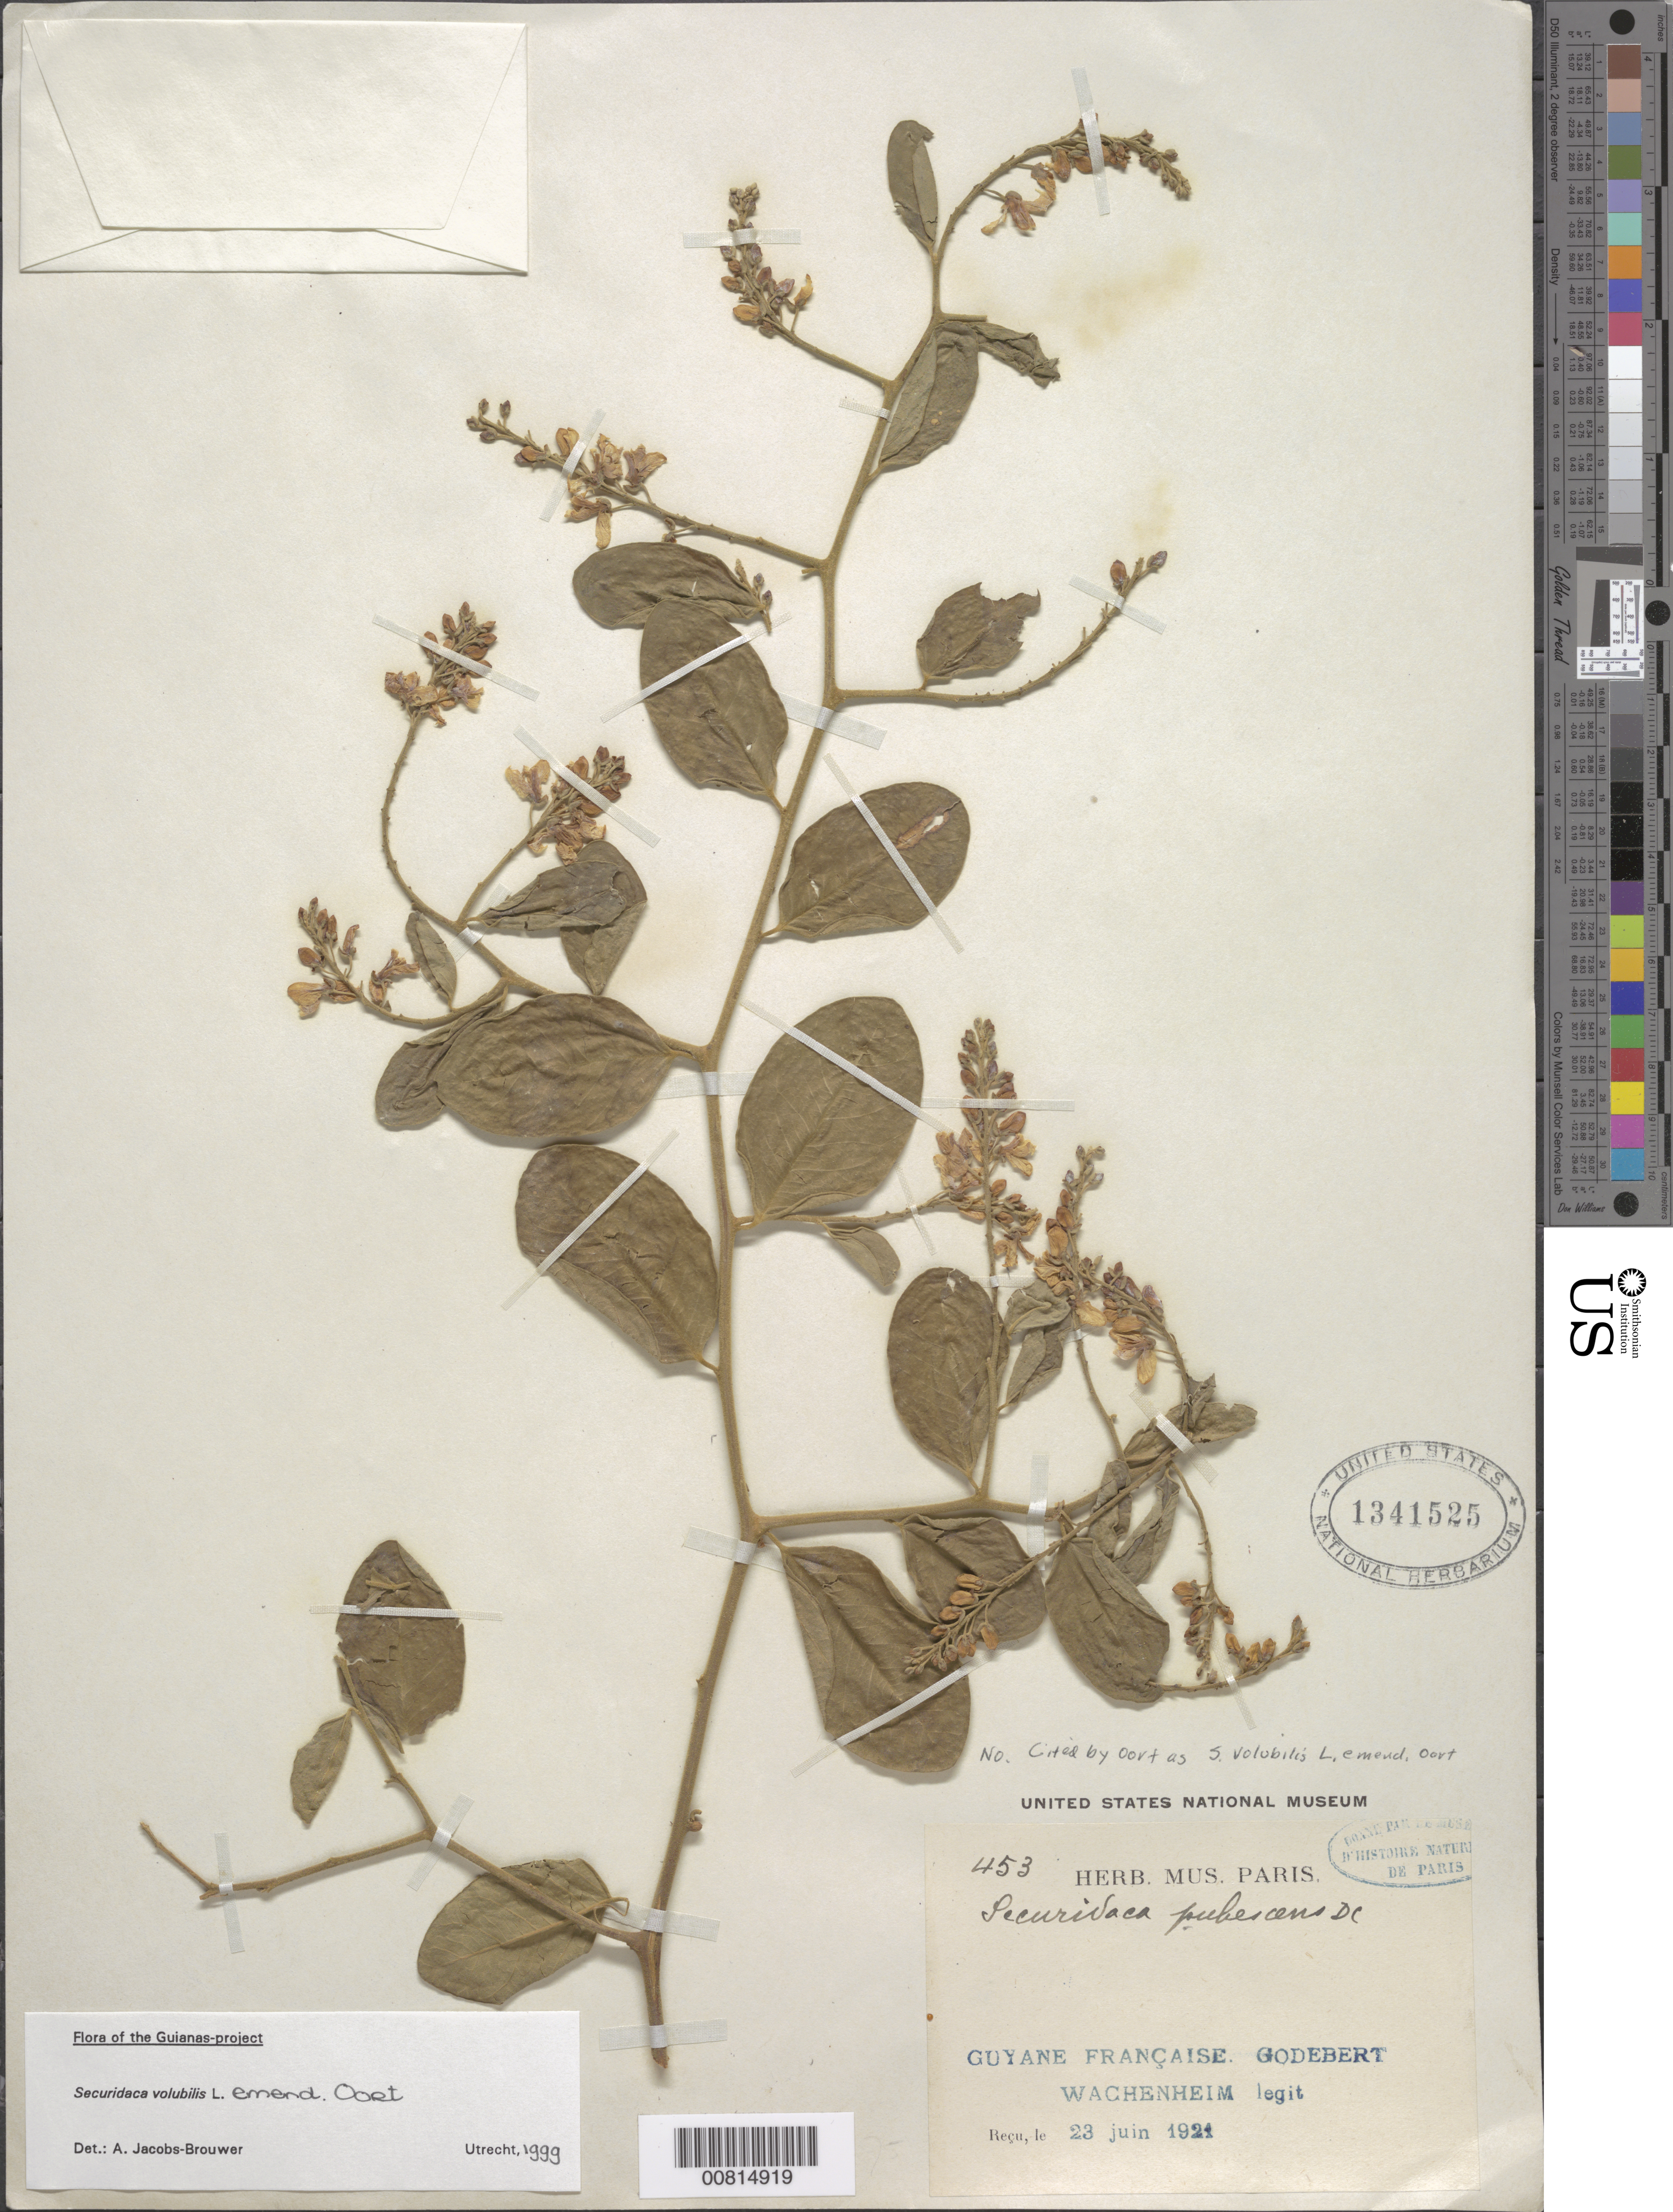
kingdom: Plantae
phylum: Tracheophyta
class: Magnoliopsida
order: Fabales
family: Polygalaceae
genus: Securidaca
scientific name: Securidaca volubilis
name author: L.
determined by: Jacobs-Brouwer, A.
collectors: G. Wachenheim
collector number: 453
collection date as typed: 23-Jun-21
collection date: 1921-06-23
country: French Guiana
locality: Godebert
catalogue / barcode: US 1341525